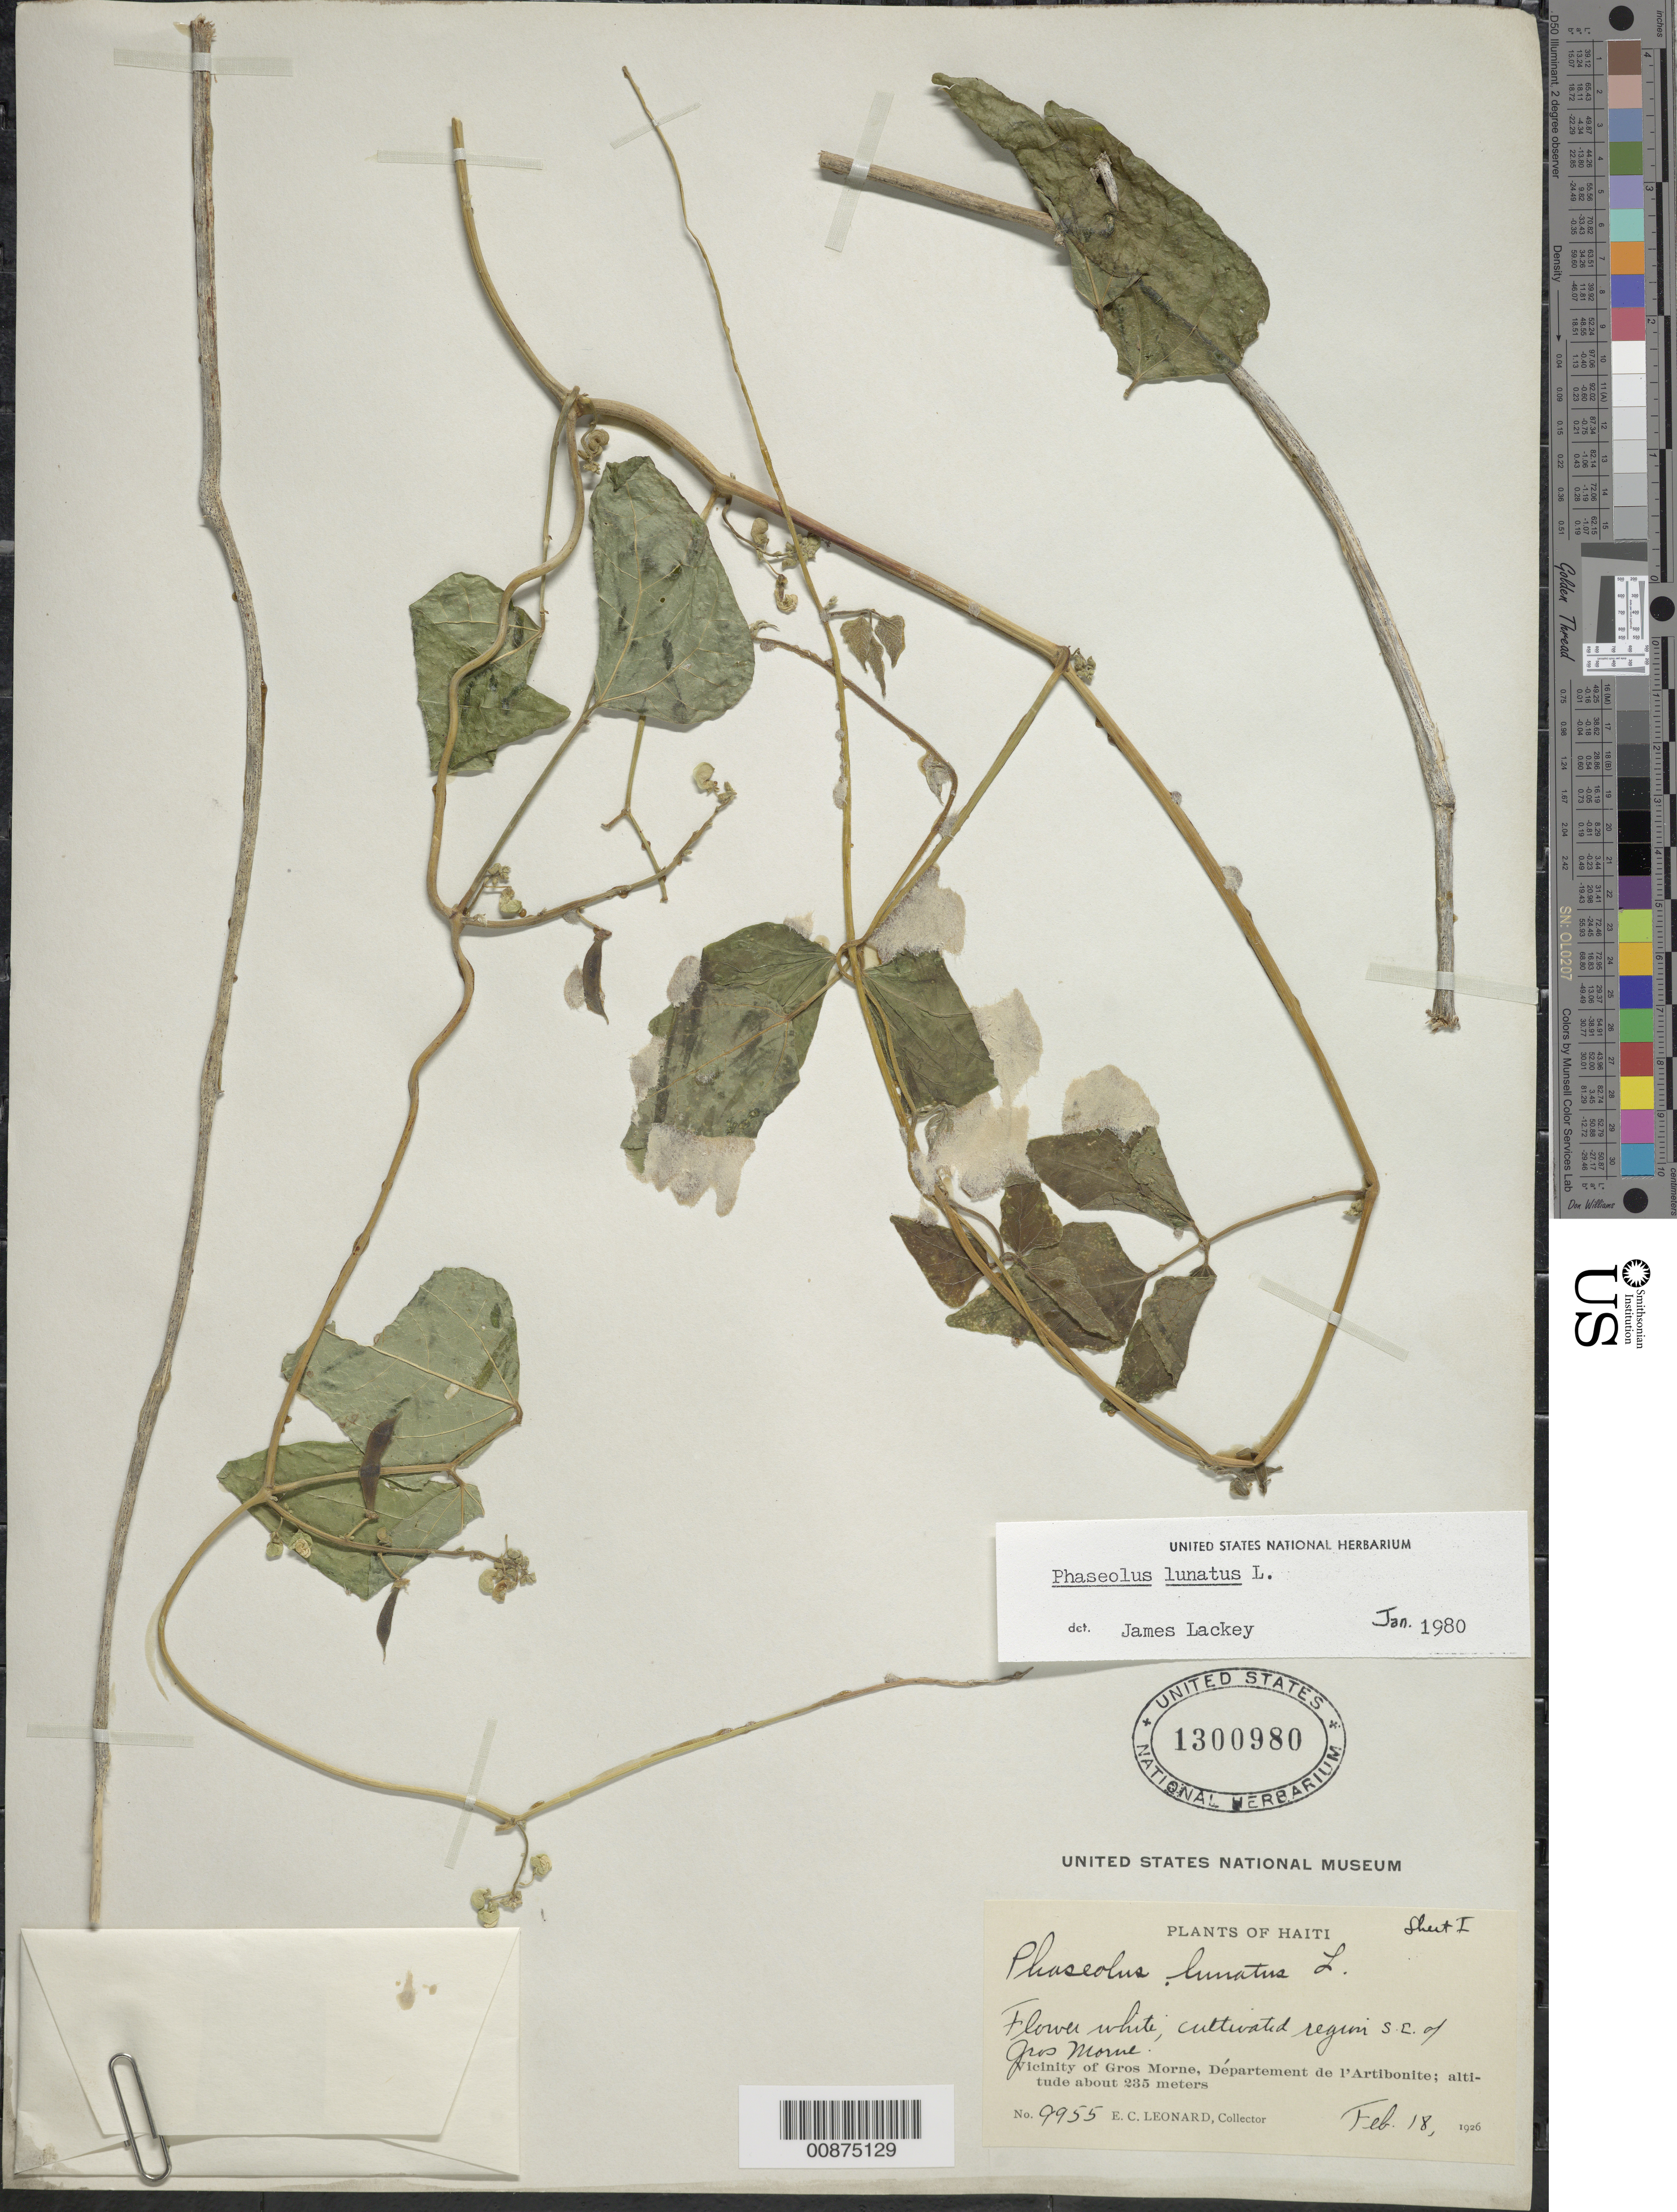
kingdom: Plantae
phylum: Tracheophyta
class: Magnoliopsida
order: Fabales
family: Fabaceae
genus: Phaseolus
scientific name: Phaseolus lunatus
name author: L.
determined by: Lackey, J.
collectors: E. C. Leonard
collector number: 9955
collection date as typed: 18 Feb 1926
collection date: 1926-02-18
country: Haiti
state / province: Artibonite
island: Hispaniola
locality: Vicinity of Gros Morne.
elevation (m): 235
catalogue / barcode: US 1300980